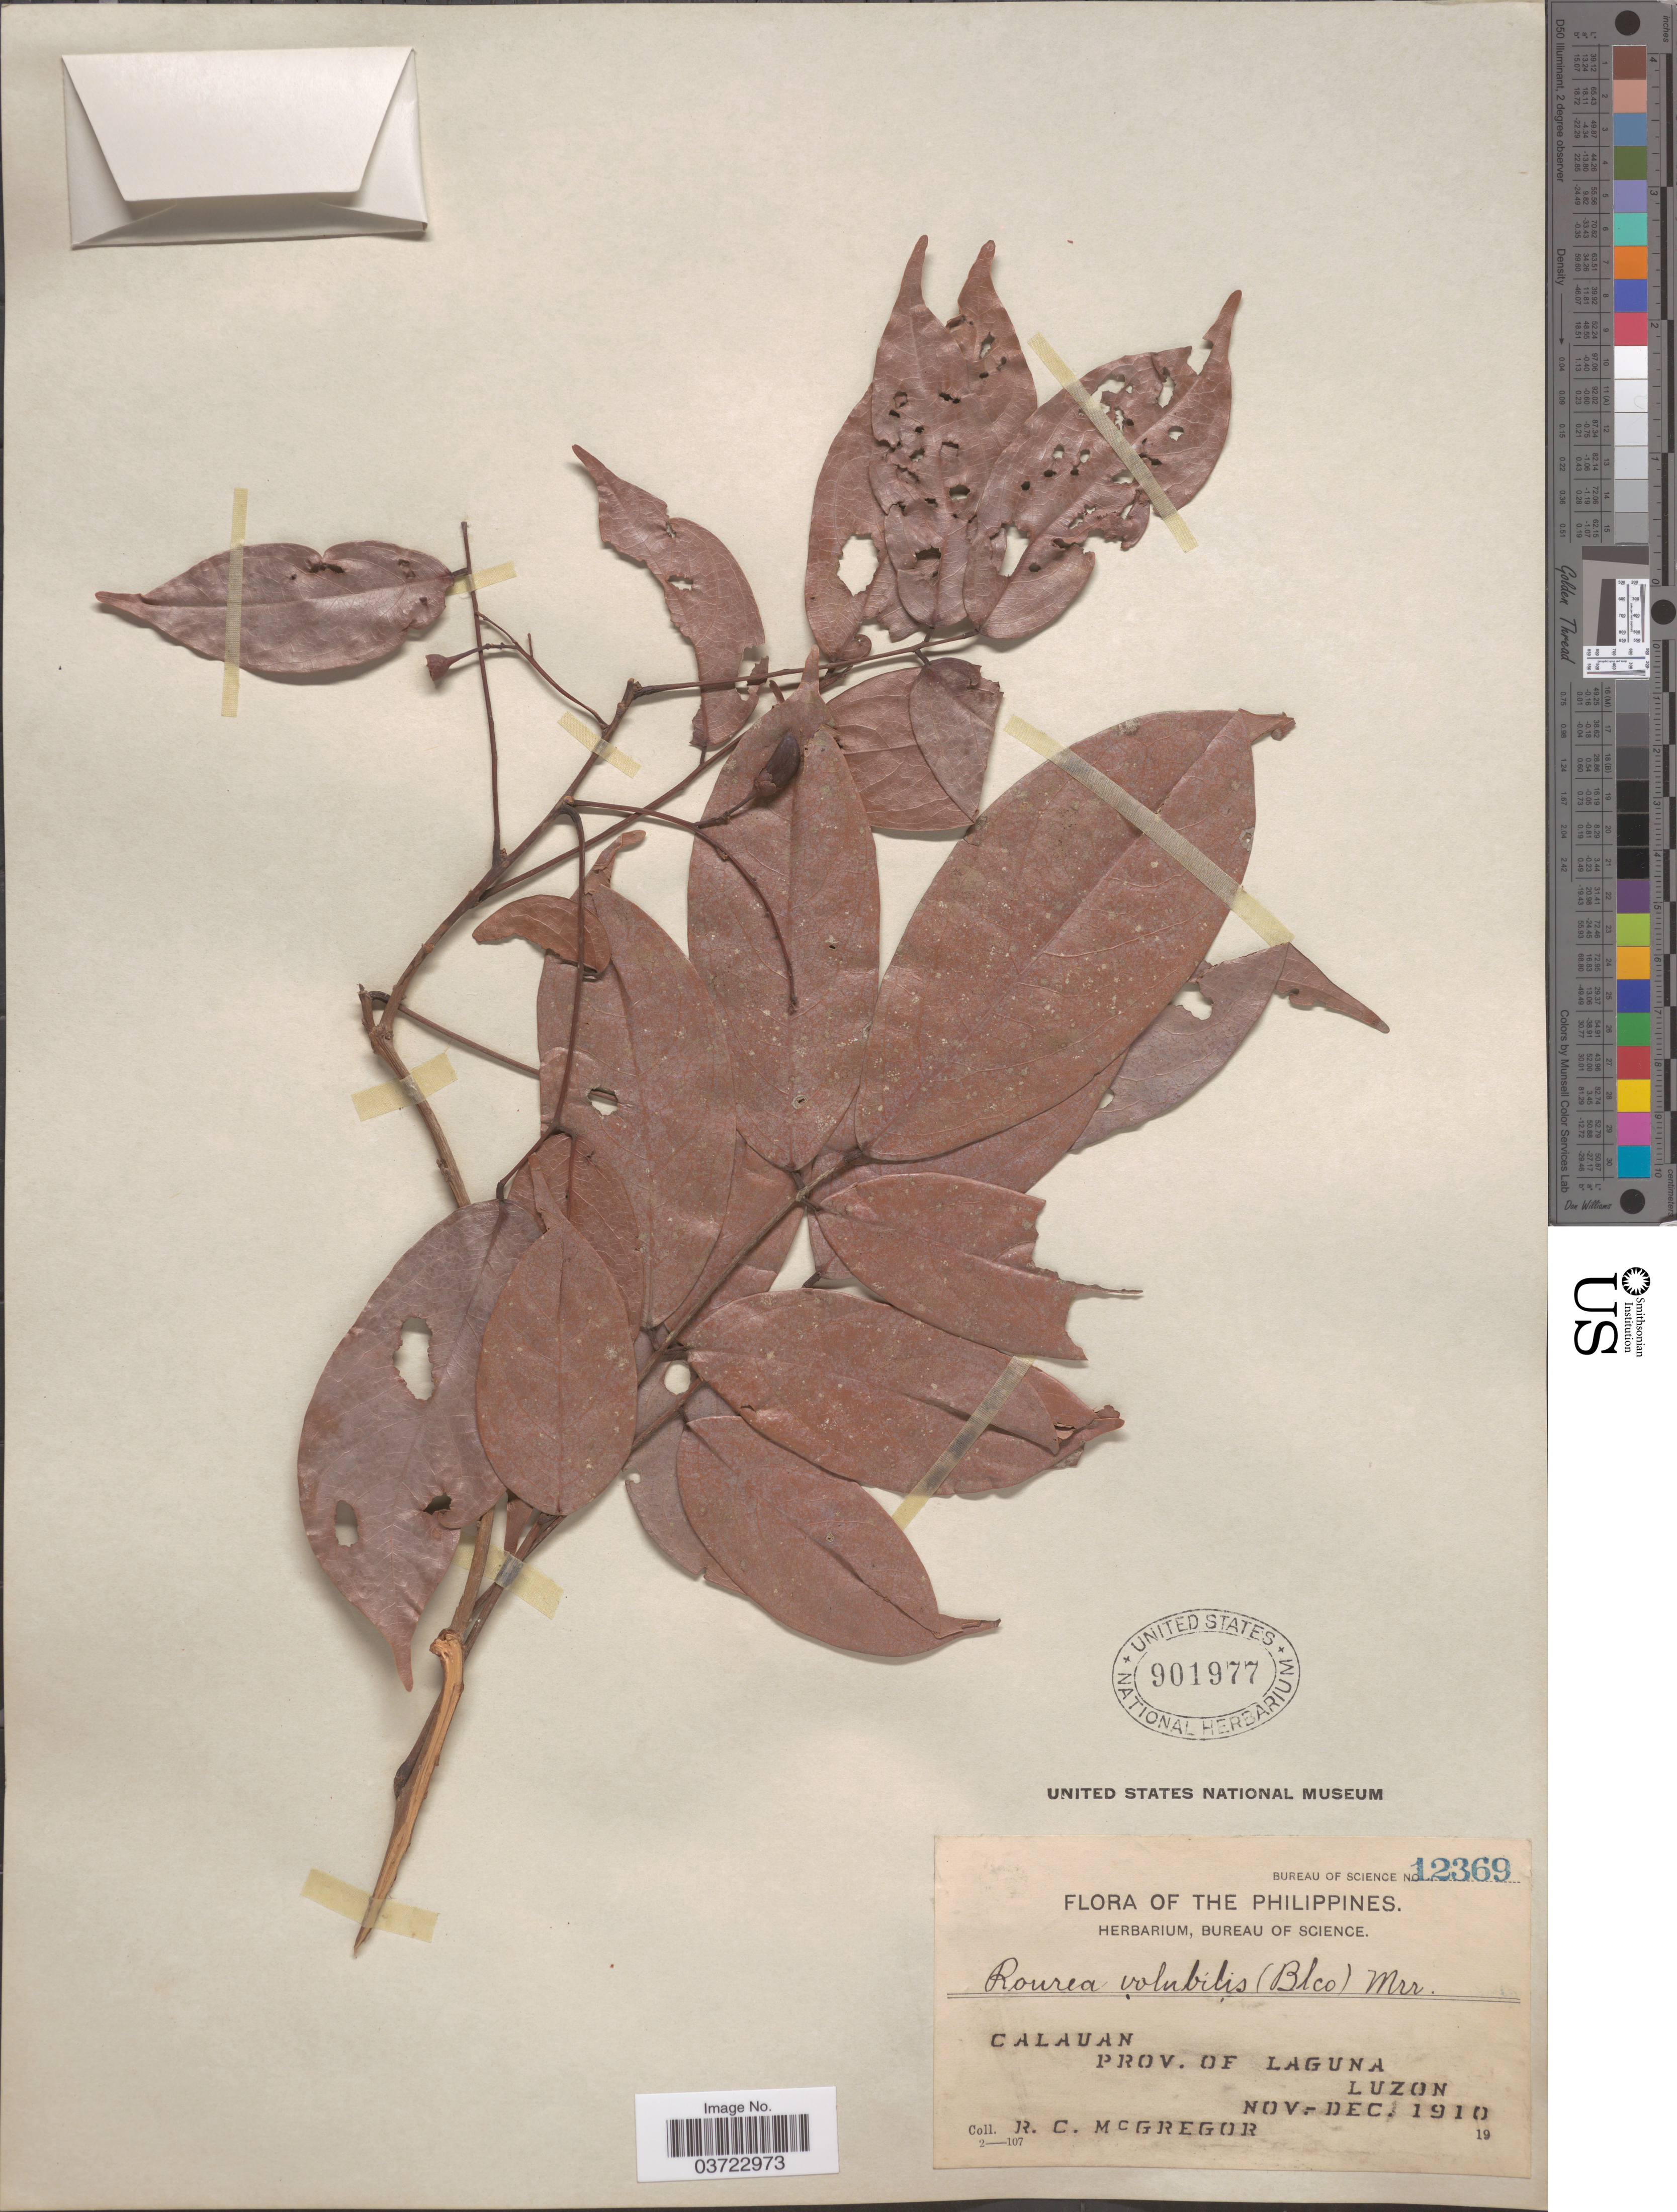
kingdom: Plantae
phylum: Tracheophyta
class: Magnoliopsida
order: Oxalidales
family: Connaraceae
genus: Rourea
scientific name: Rourea volubilis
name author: Merr.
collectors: R. C. McGregor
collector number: Bureau of Science 12369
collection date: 1910-11/1910-12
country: Philippines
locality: Calauan. Prov. of Laguna. Luzon.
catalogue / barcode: US 901977